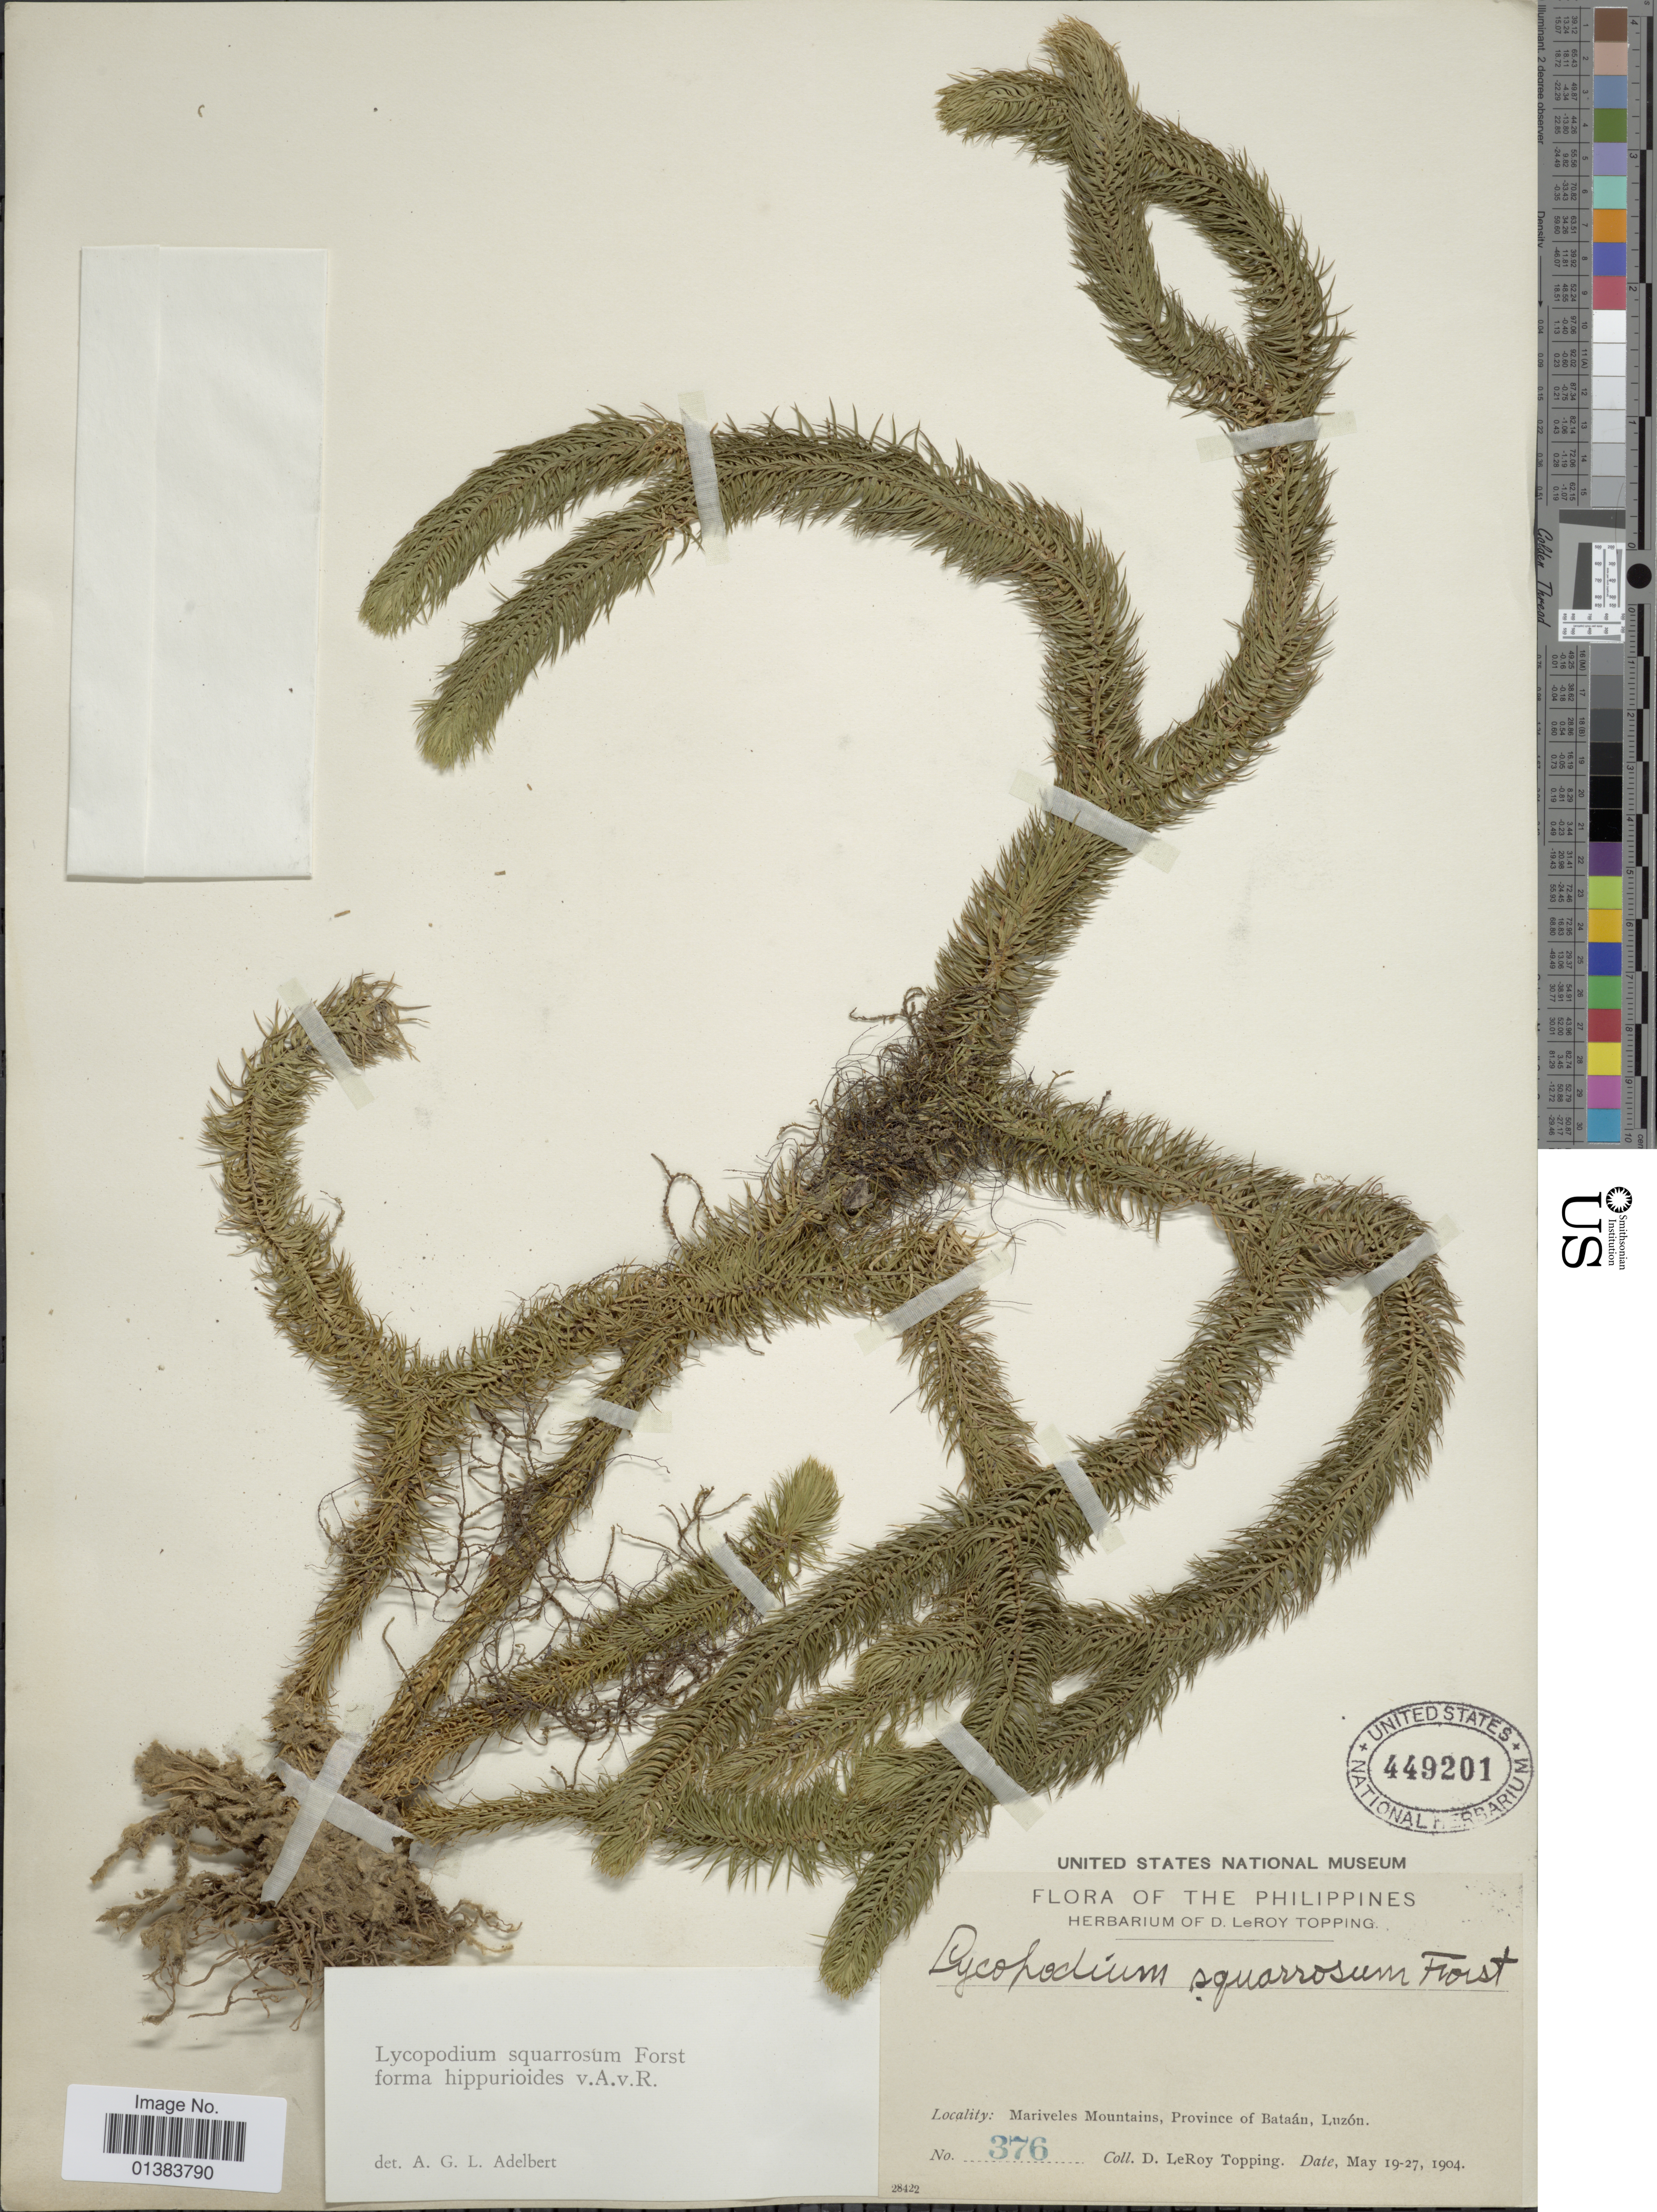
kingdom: Plantae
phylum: Tracheophyta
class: Lycopodiopsida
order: Lycopodiales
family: Lycopodiaceae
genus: Phlegmariurus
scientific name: Phlegmariurus squarrosus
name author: (G. Forst.) Á. Löve & D. Löve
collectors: D. L. Topping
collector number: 376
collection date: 1904-05-19/1904-05-27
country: Philippines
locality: Mariveles Mountains, Province of Bataán, Luzón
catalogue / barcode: US 449201